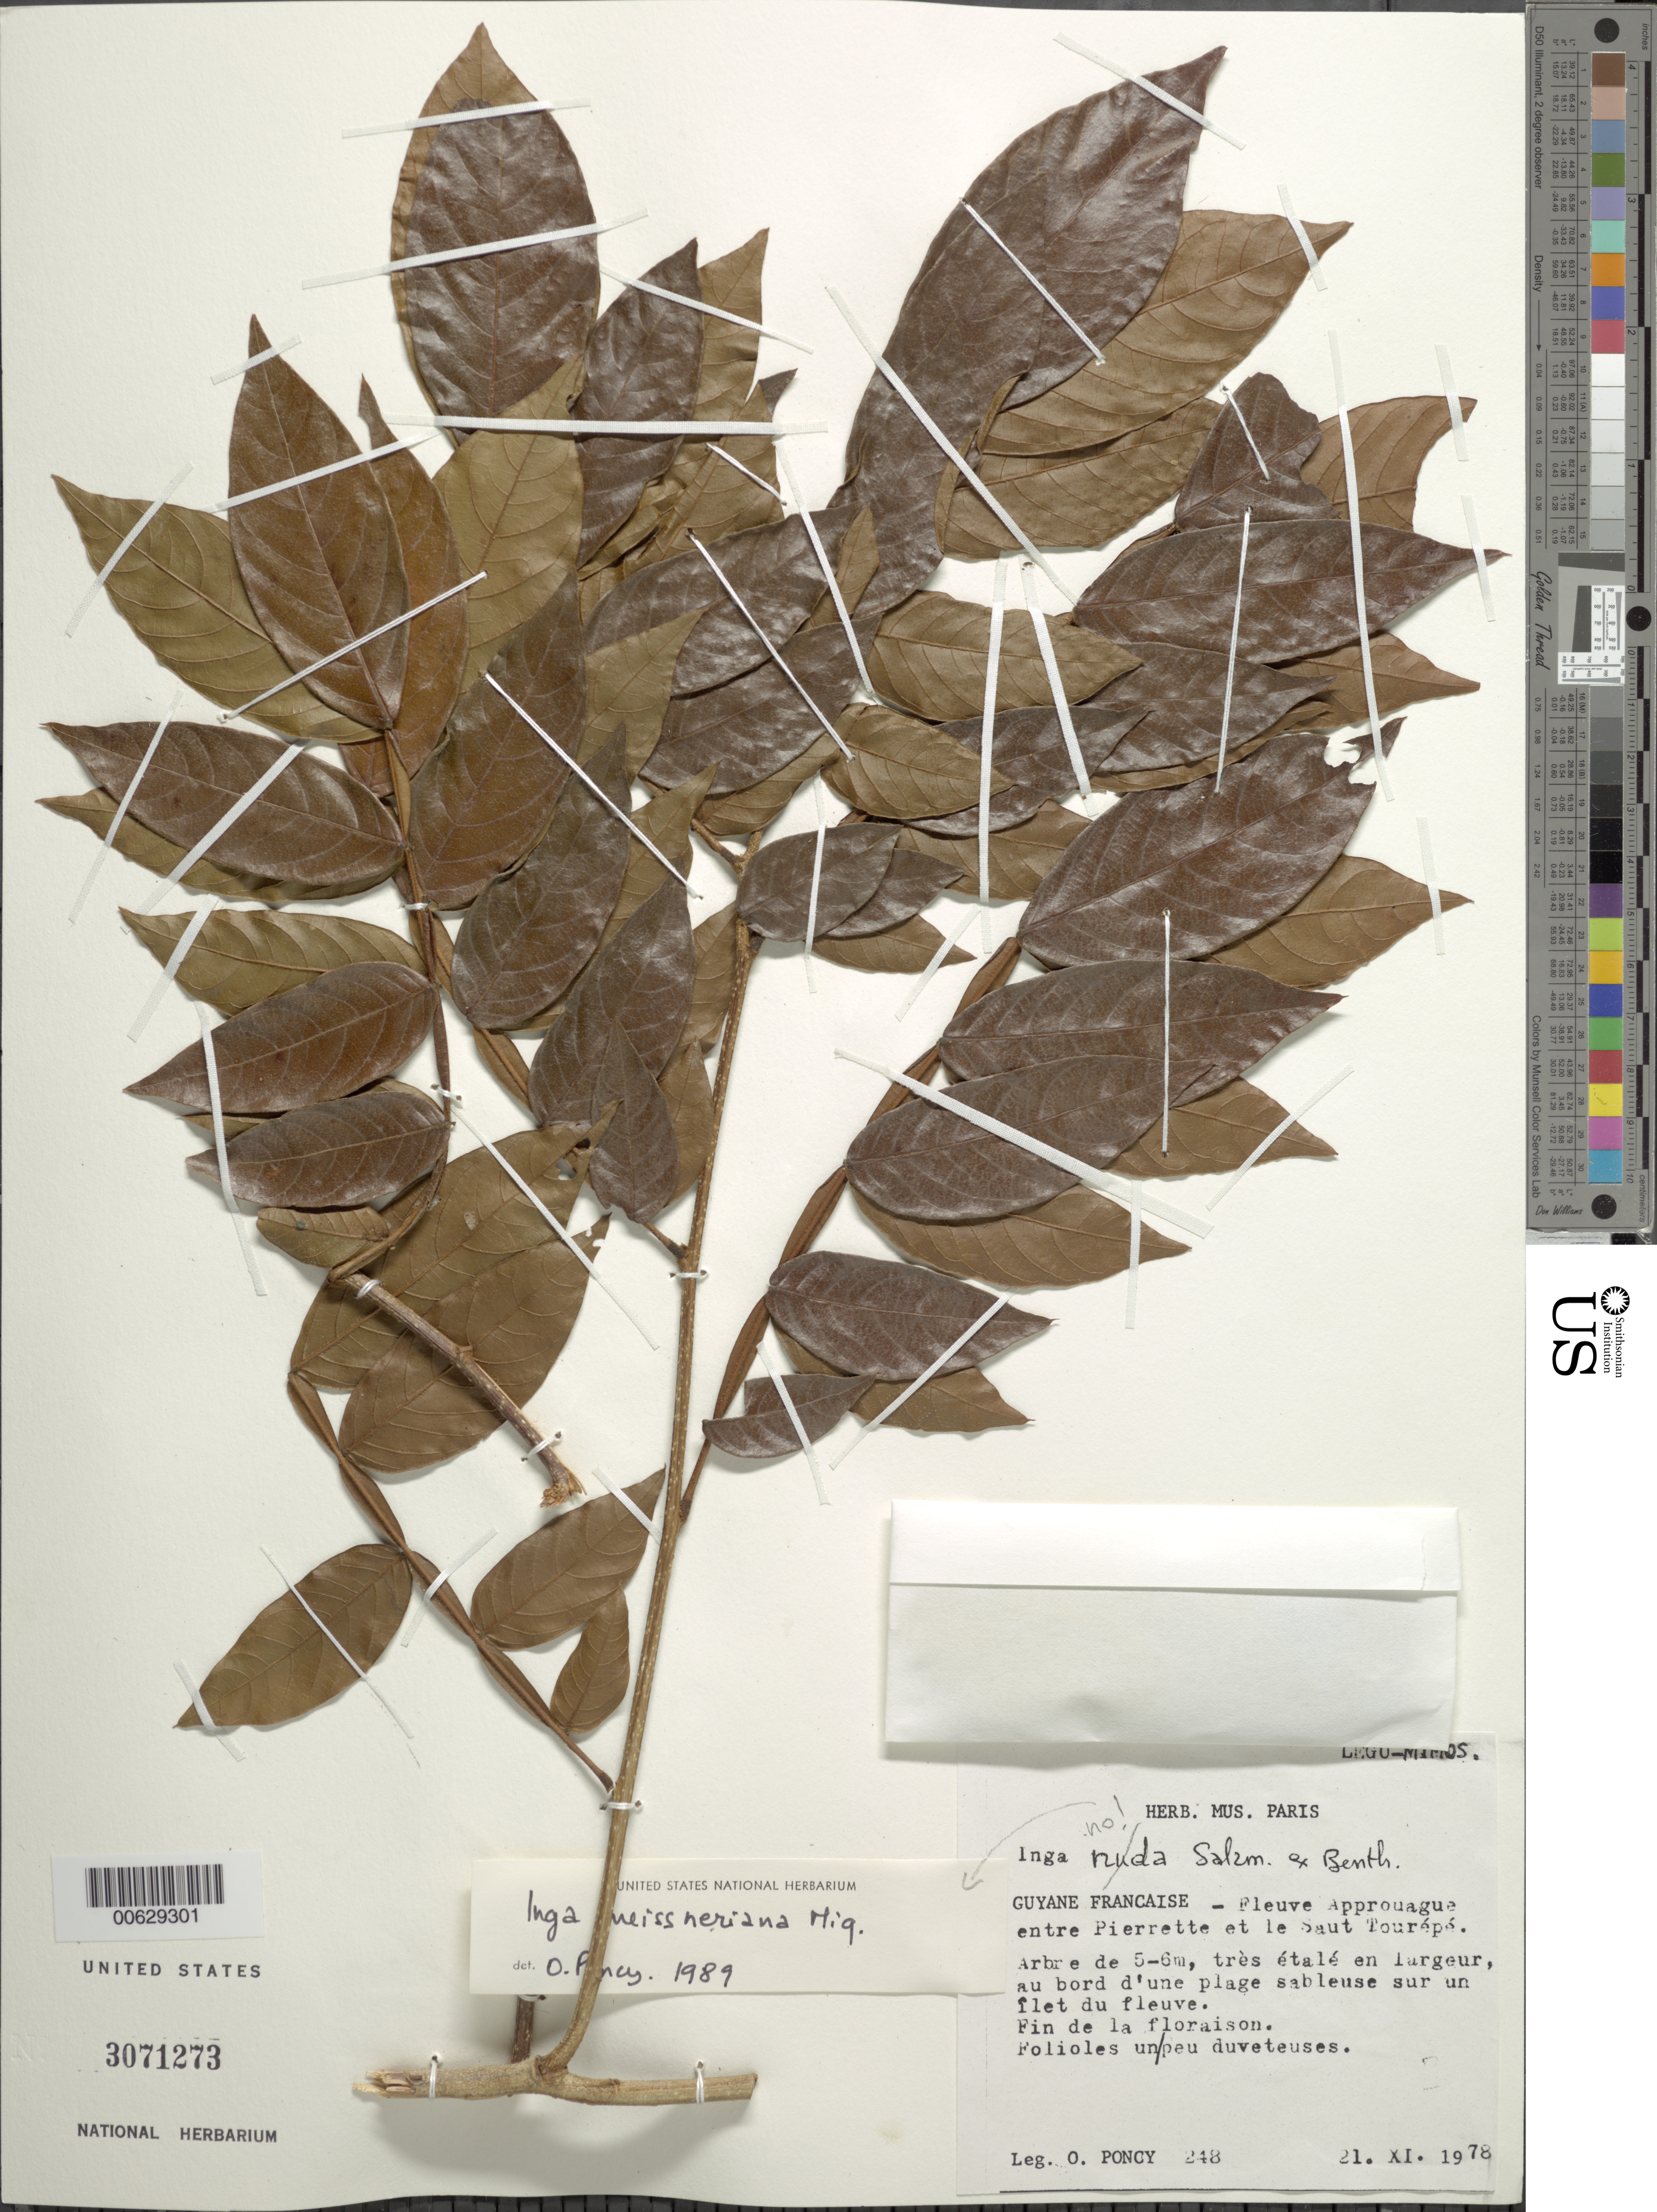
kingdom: Plantae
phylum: Tracheophyta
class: Magnoliopsida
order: Fabales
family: Fabaceae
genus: Inga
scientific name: Inga vera subsp. affinis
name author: (DC.) T.D. Penn.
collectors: O. Poncy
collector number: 248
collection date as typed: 21-Nov-78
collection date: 1978-11-21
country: French Guiana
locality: Approuague R., entre Pierrette et le Saut Tourépé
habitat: Au bord d'une plage sableuse sur un ilet du fleuve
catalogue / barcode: US 3071273